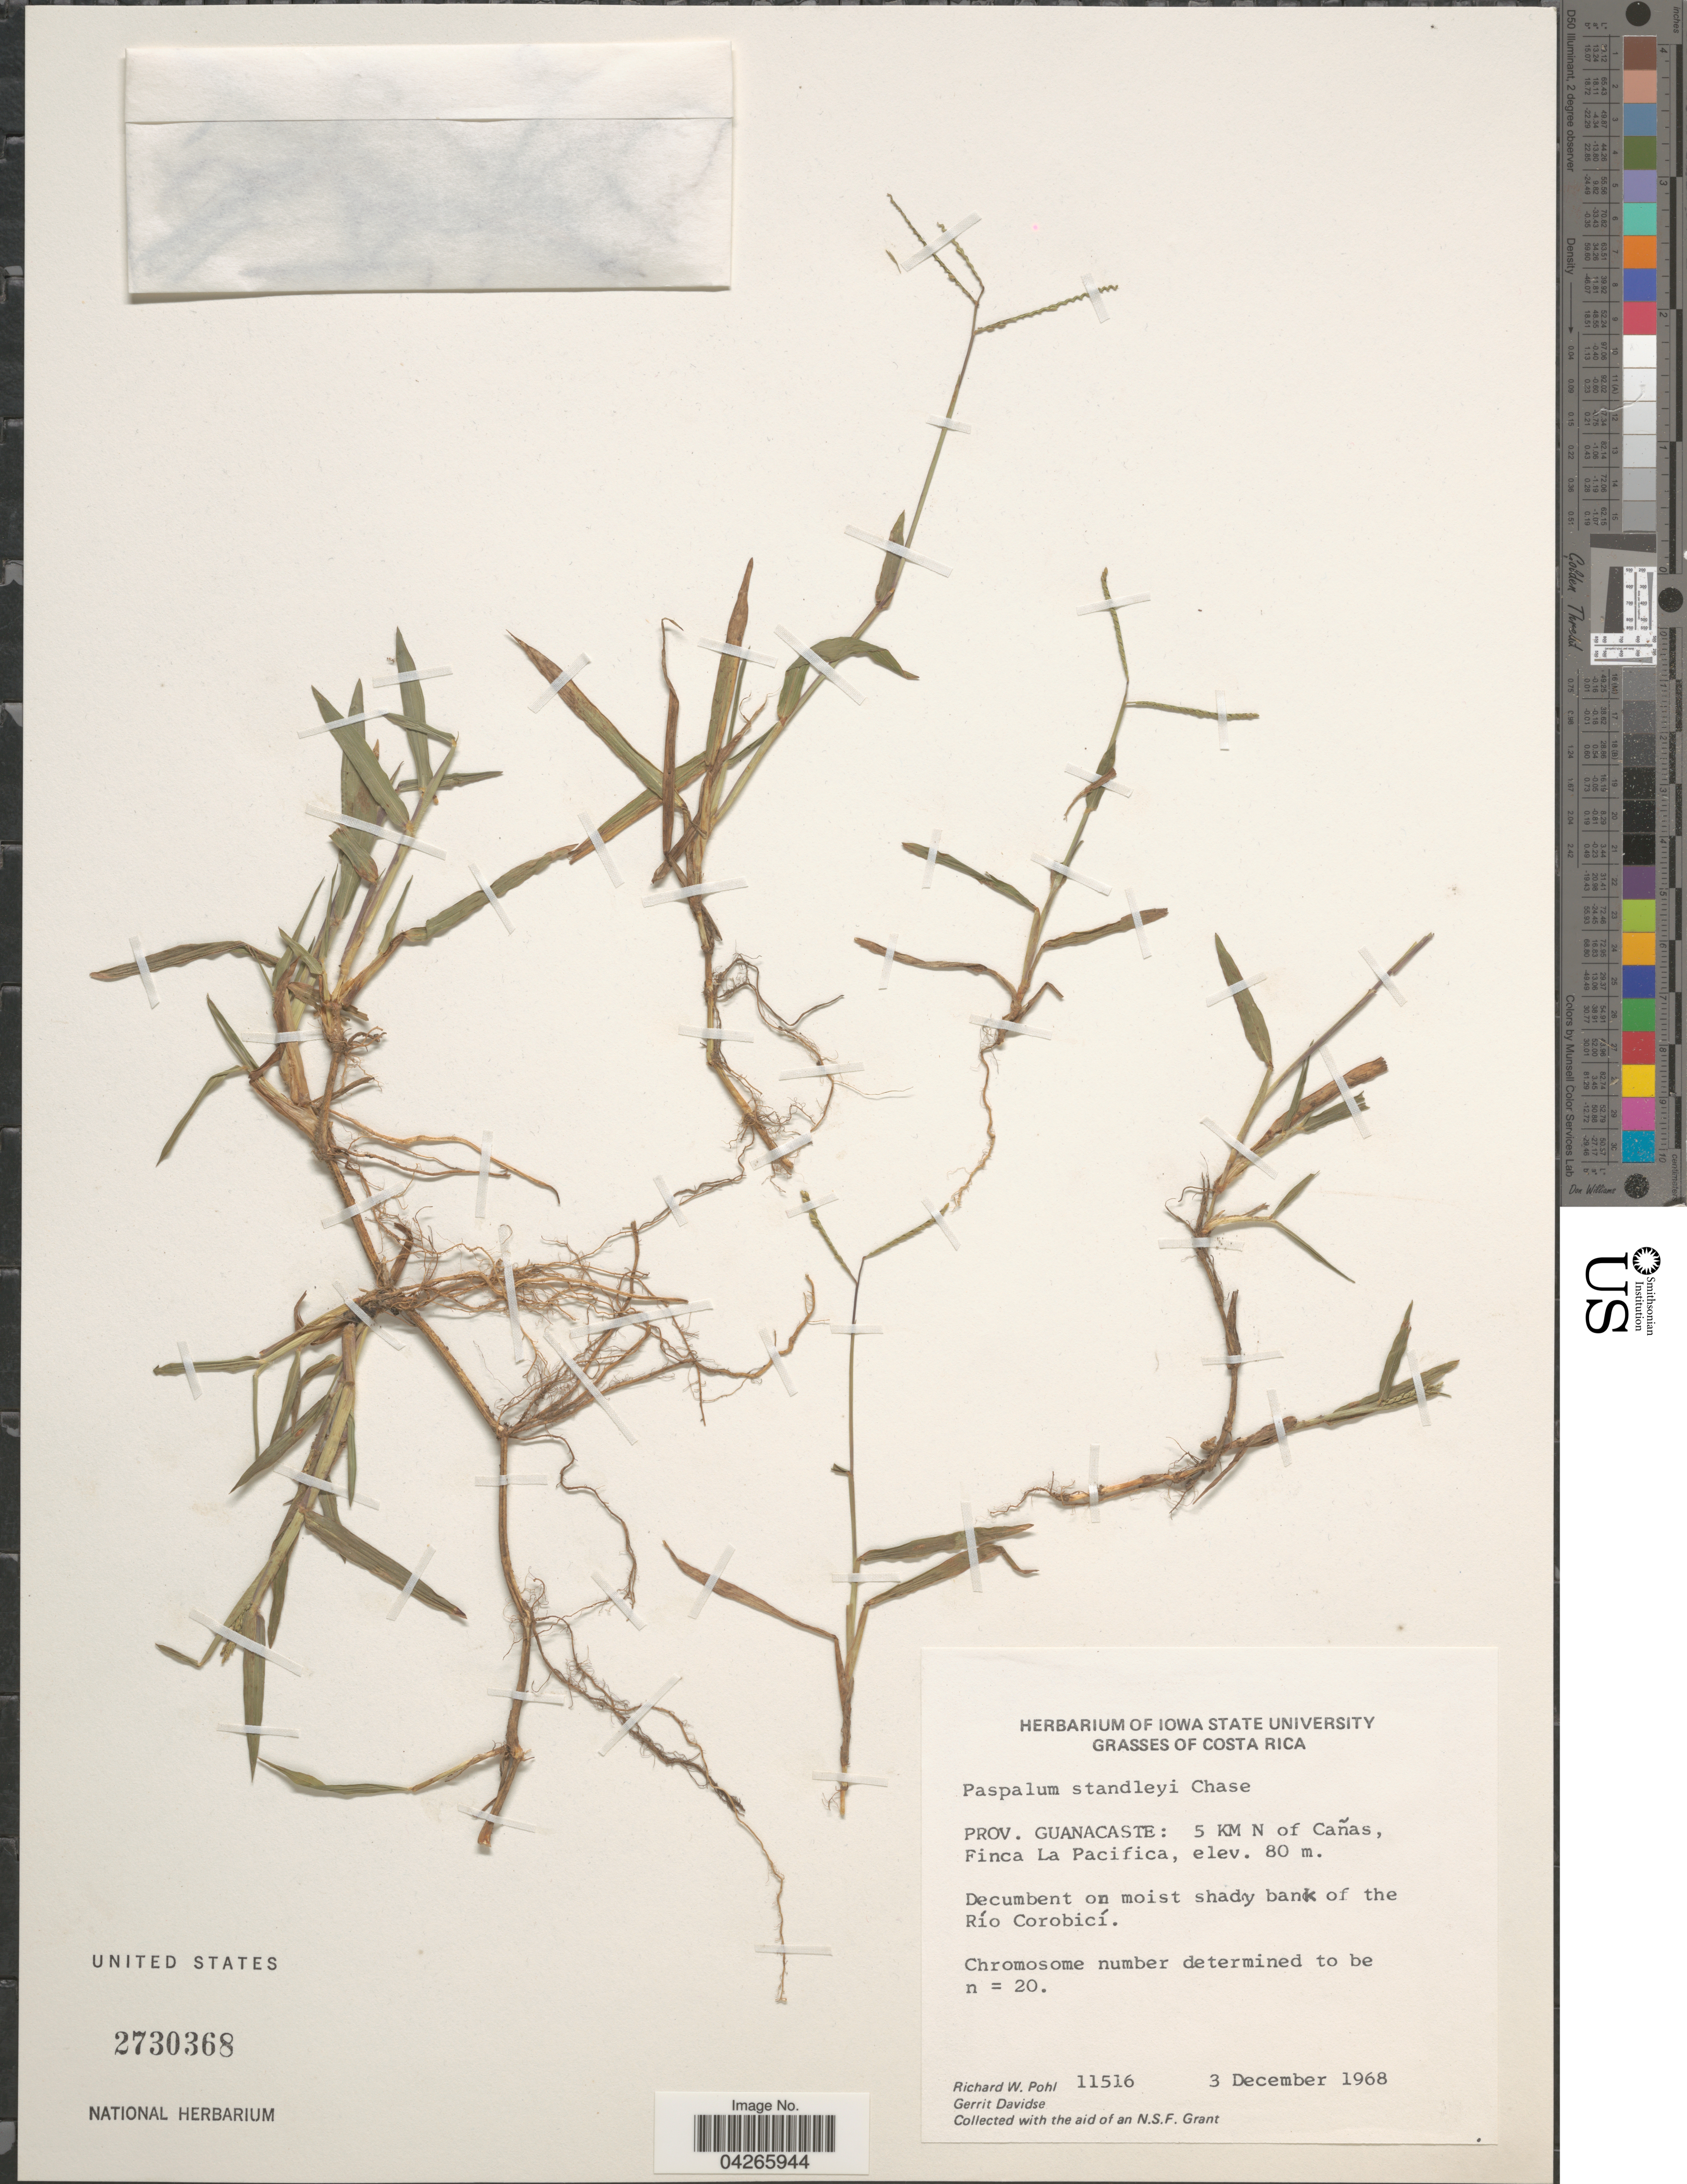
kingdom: Plantae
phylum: Tracheophyta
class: Liliopsida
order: Poales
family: Poaceae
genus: Paspalum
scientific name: Paspalum standleyi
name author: Chase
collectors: R. W. Pohl & G. Davidse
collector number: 11516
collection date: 1968-12-03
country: Costa Rica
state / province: Guanacaste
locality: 5 KM N of Cañas, Finca La Pacifica. Bank of the Río Corobicí.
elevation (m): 80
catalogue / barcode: US 2730368